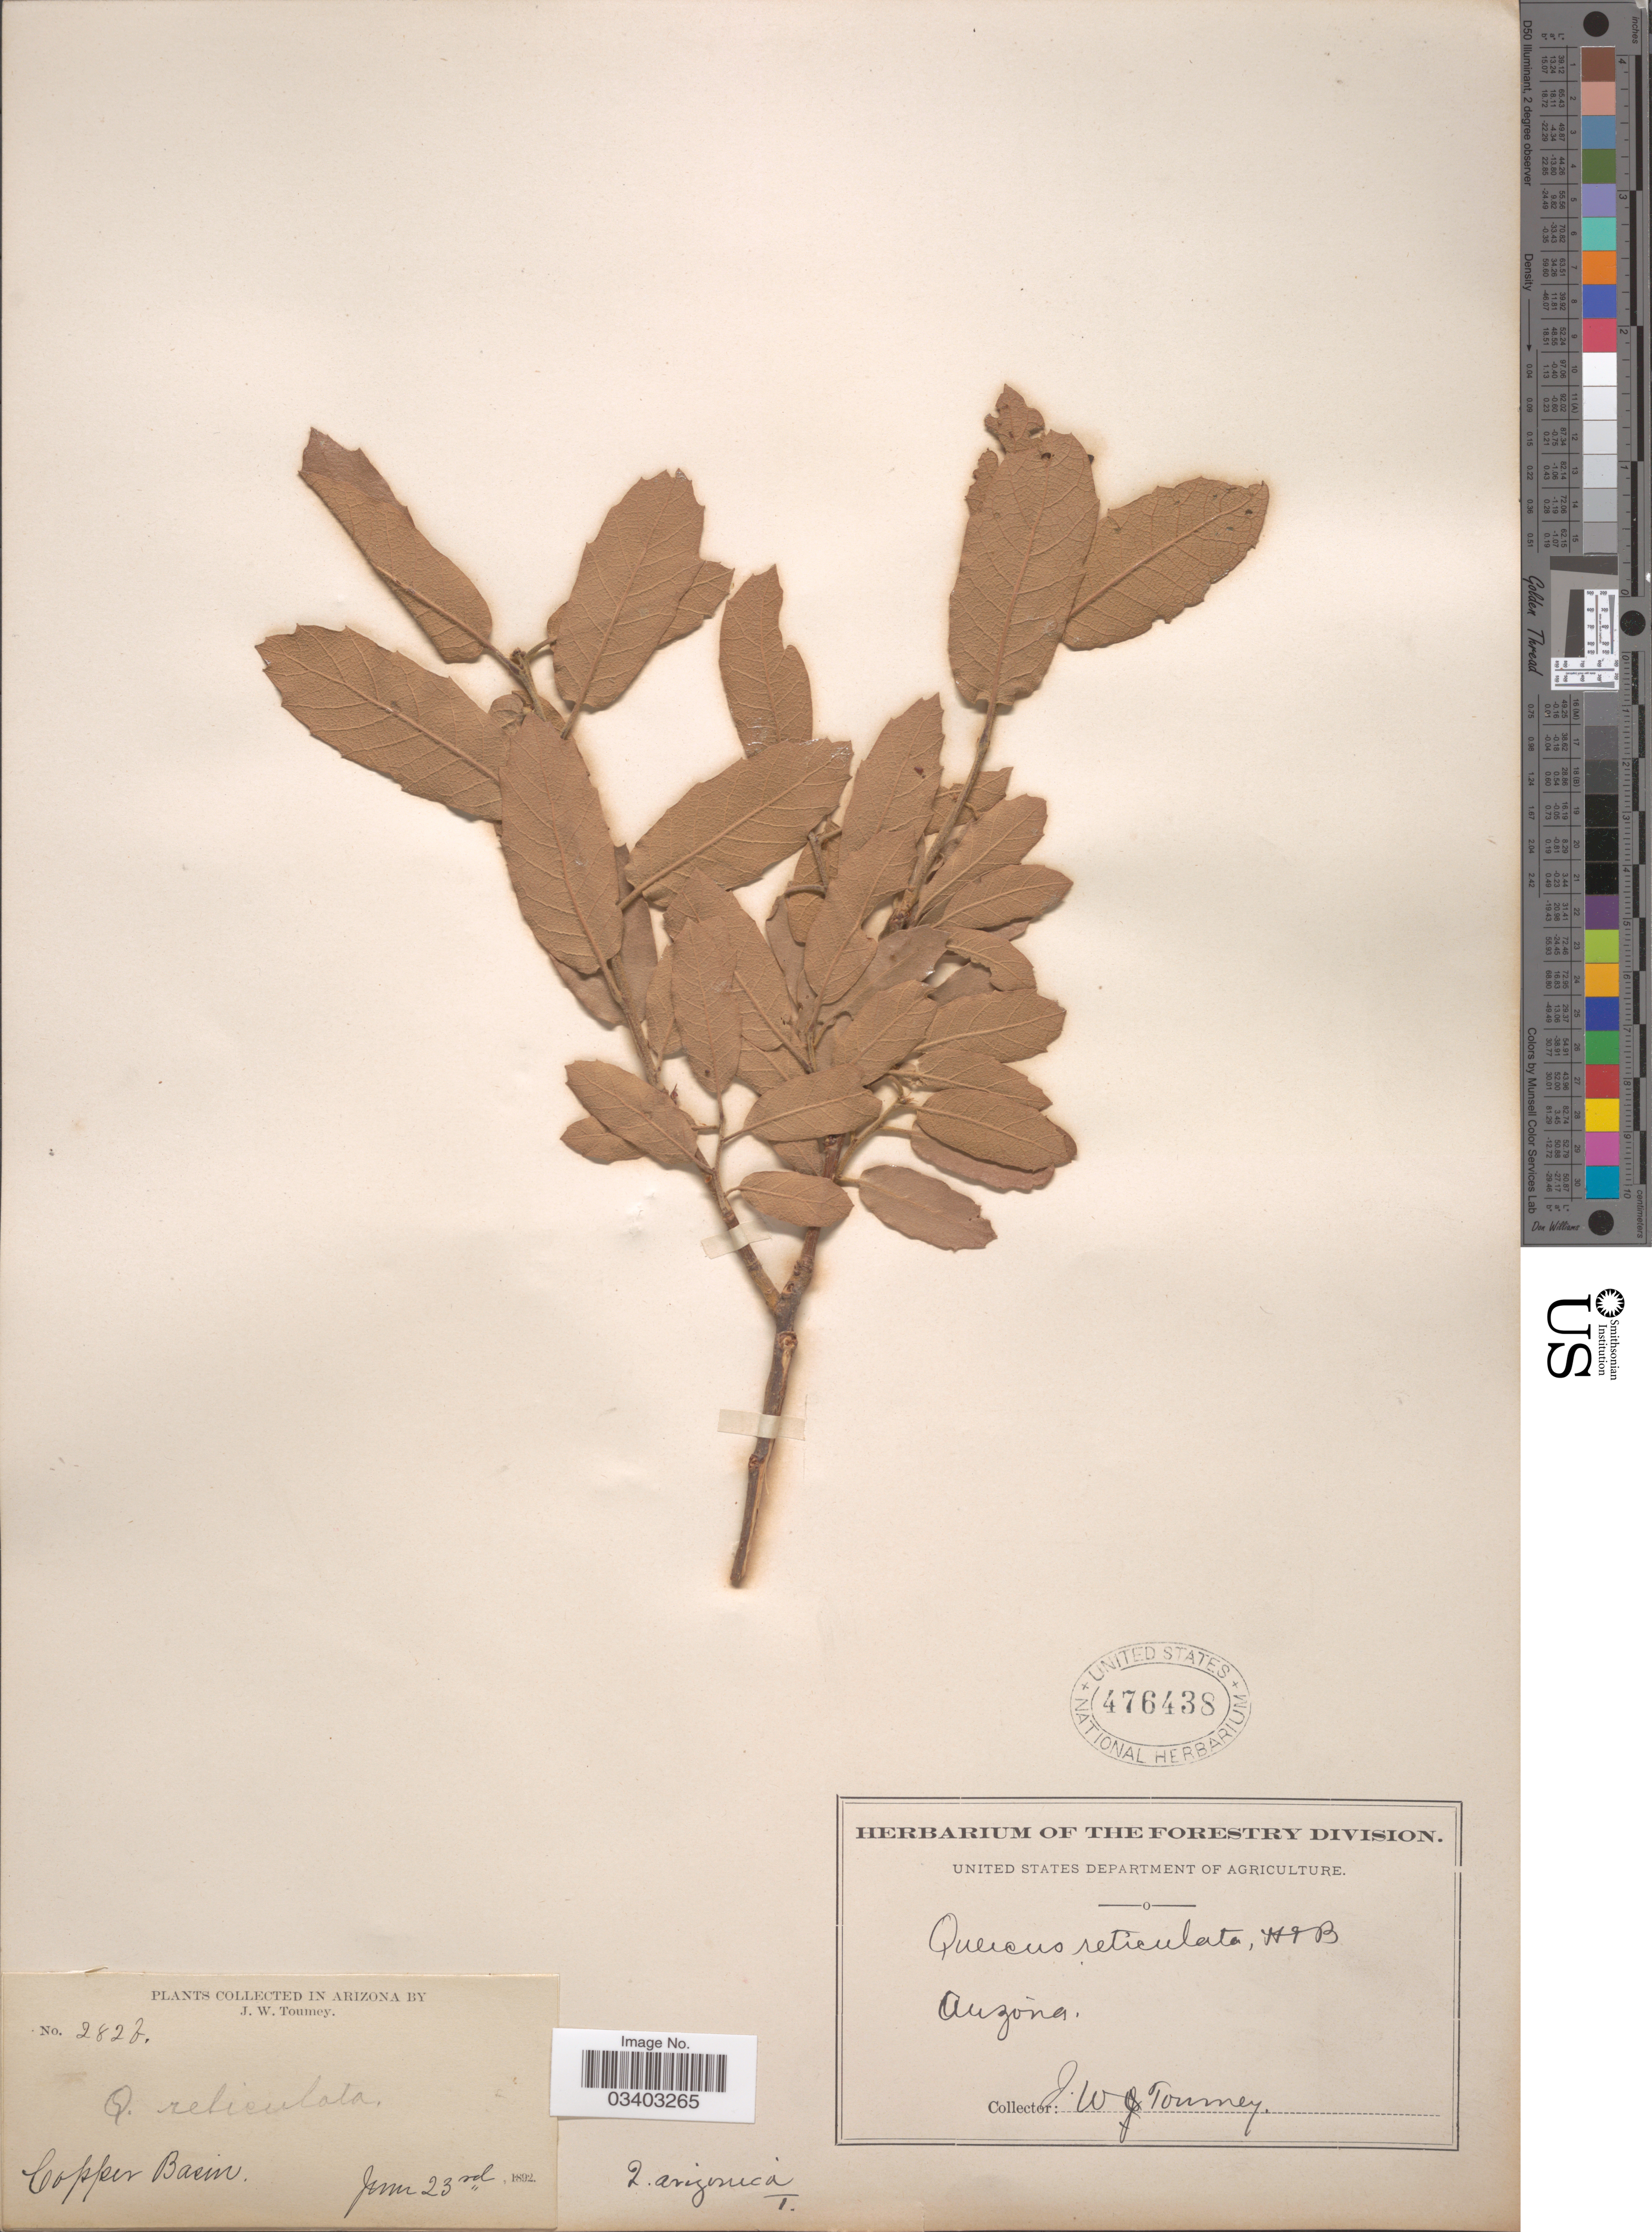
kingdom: Plantae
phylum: Tracheophyta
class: Magnoliopsida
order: Fagales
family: Fagaceae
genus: Quercus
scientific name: Quercus arizonica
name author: Sarg.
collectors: J. W. Toumey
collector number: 282f*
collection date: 1892-06-23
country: United States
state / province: Arizona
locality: Copper Basin.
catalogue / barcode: US 476438